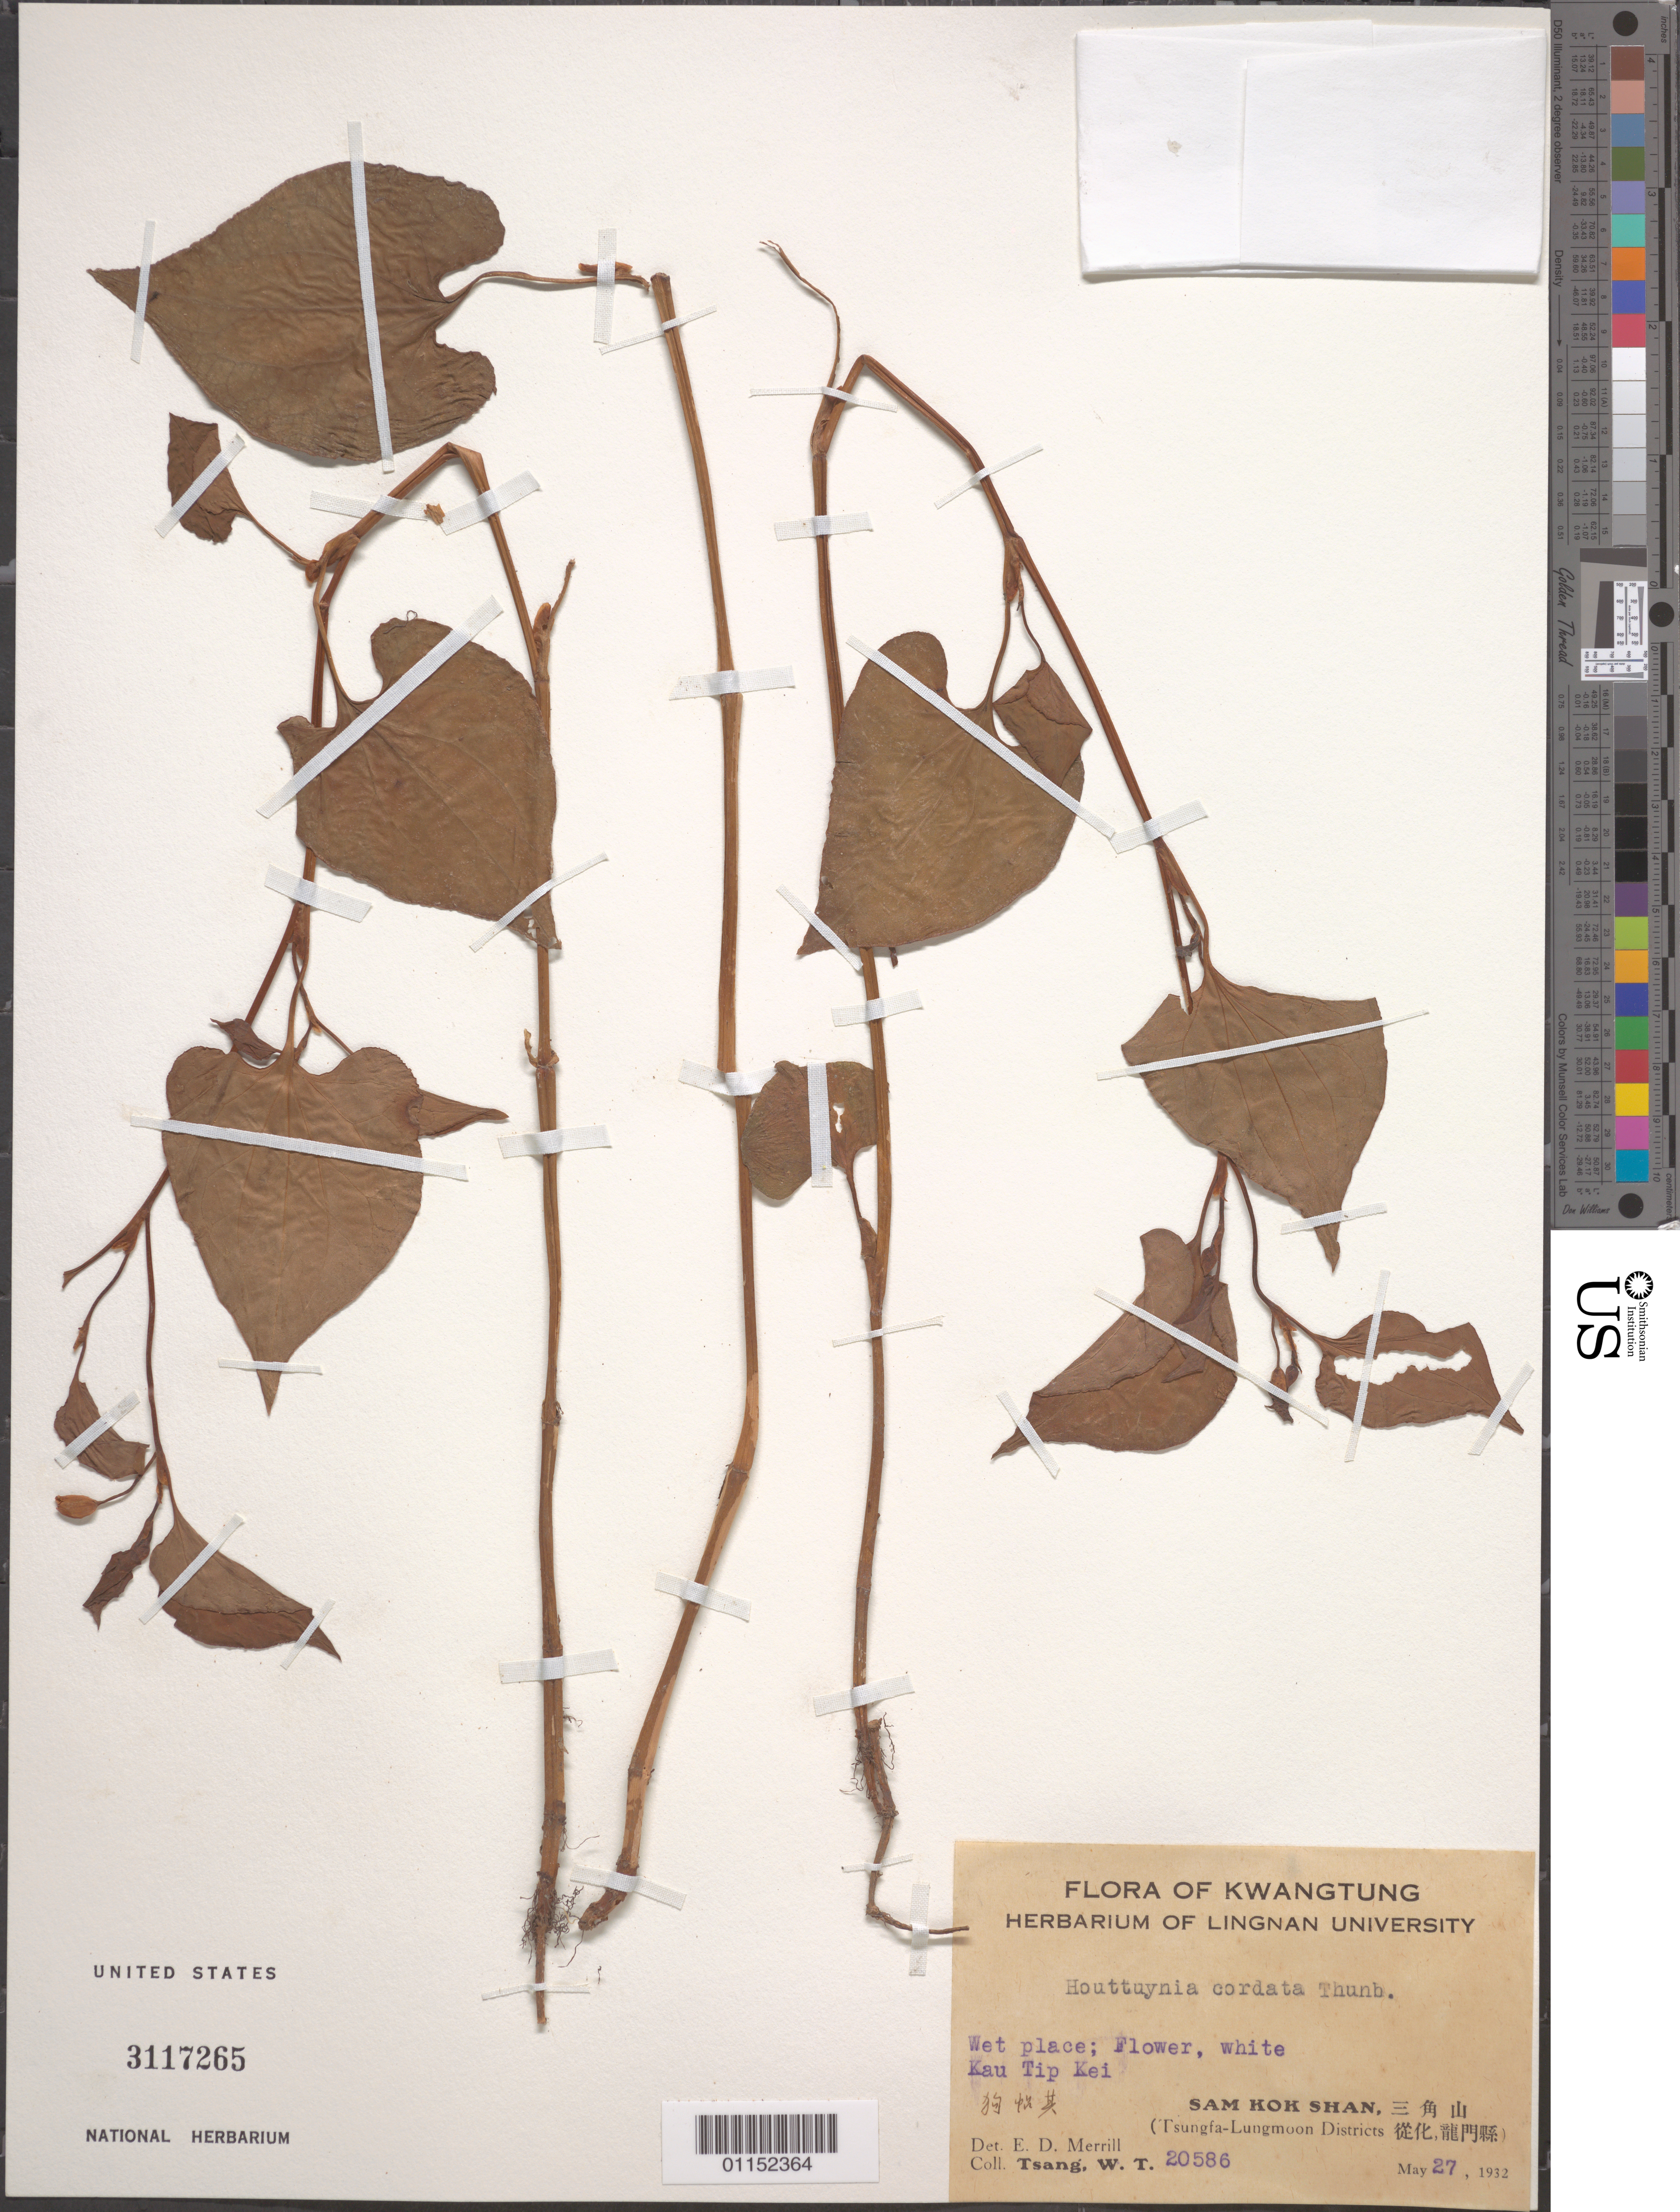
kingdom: Plantae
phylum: Tracheophyta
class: Magnoliopsida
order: Piperales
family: Saururaceae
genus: Houttuynia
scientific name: Houttuynia cordata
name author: Thunb.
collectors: E. D. Merrill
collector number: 20586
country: China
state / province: Guangdong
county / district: Tsungfa-Lungmoon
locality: Sam Kok Shan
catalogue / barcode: US 3117265